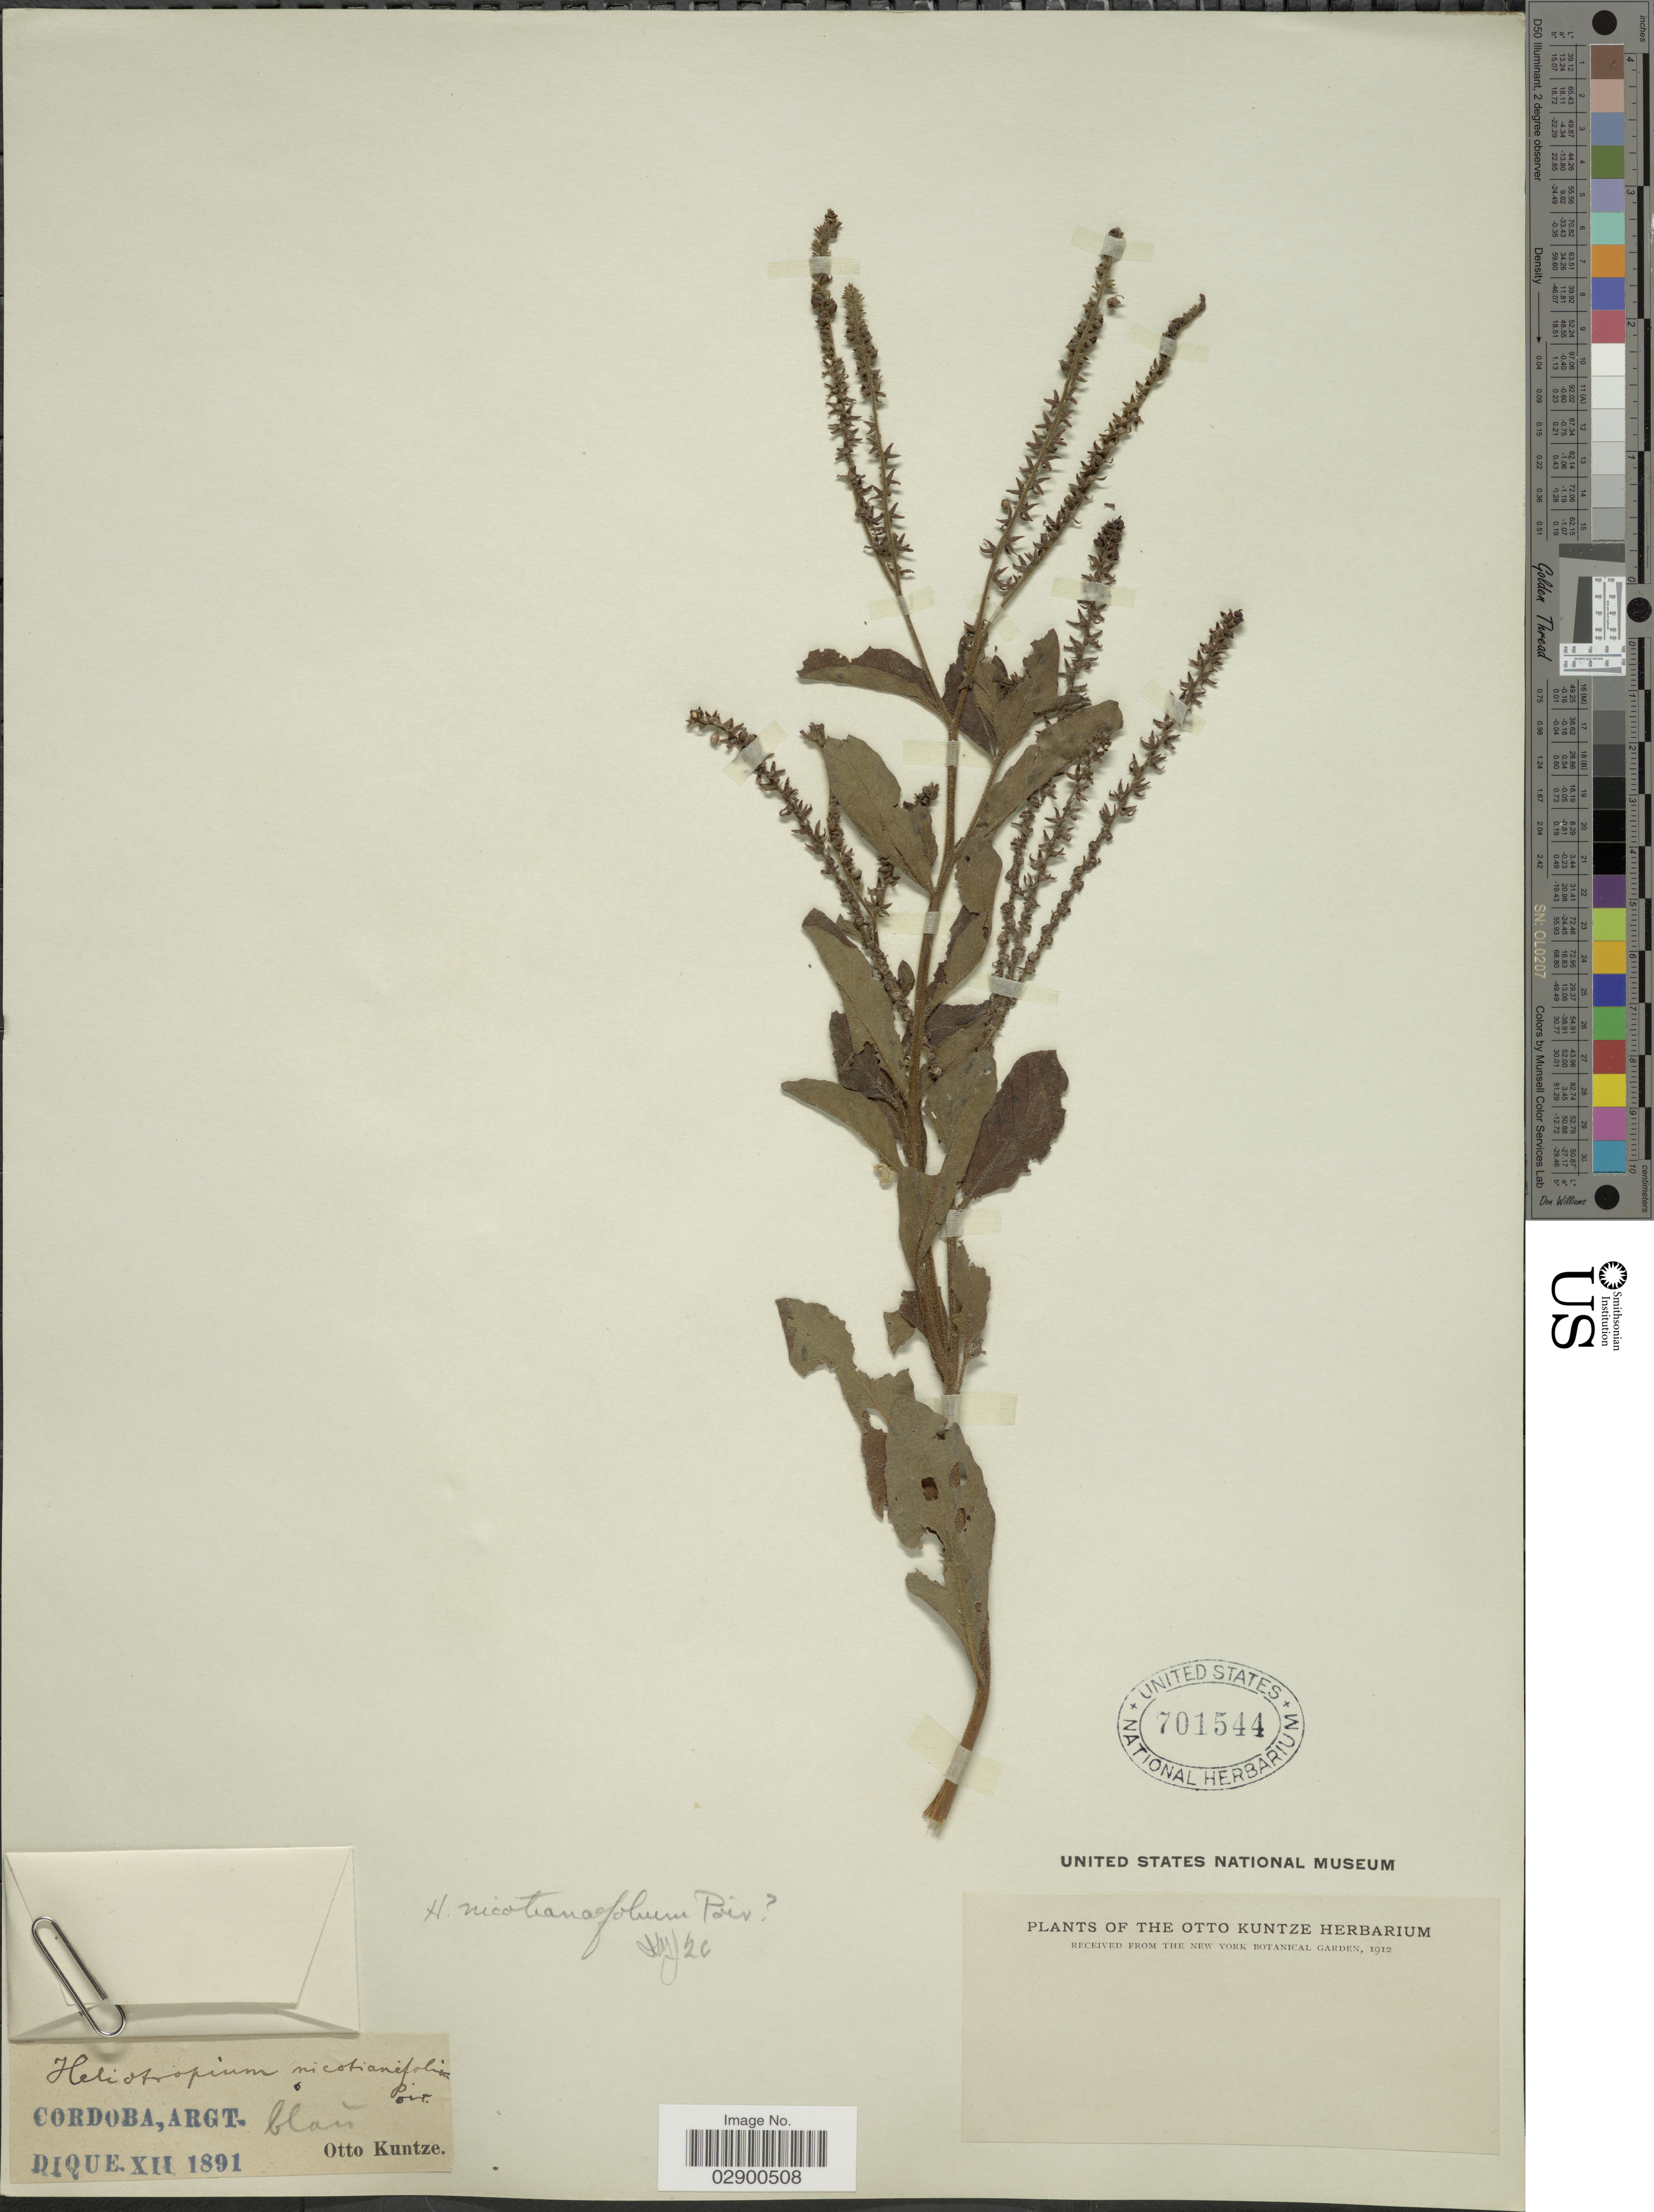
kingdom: Plantae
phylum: Tracheophyta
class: Magnoliopsida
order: Boraginales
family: Heliotropiaceae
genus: Heliotropium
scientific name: Heliotropium nicotianifolium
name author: Poir.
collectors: C.E.O. Kuntze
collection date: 1891-12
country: Argentina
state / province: Cordoba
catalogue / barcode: US 701544